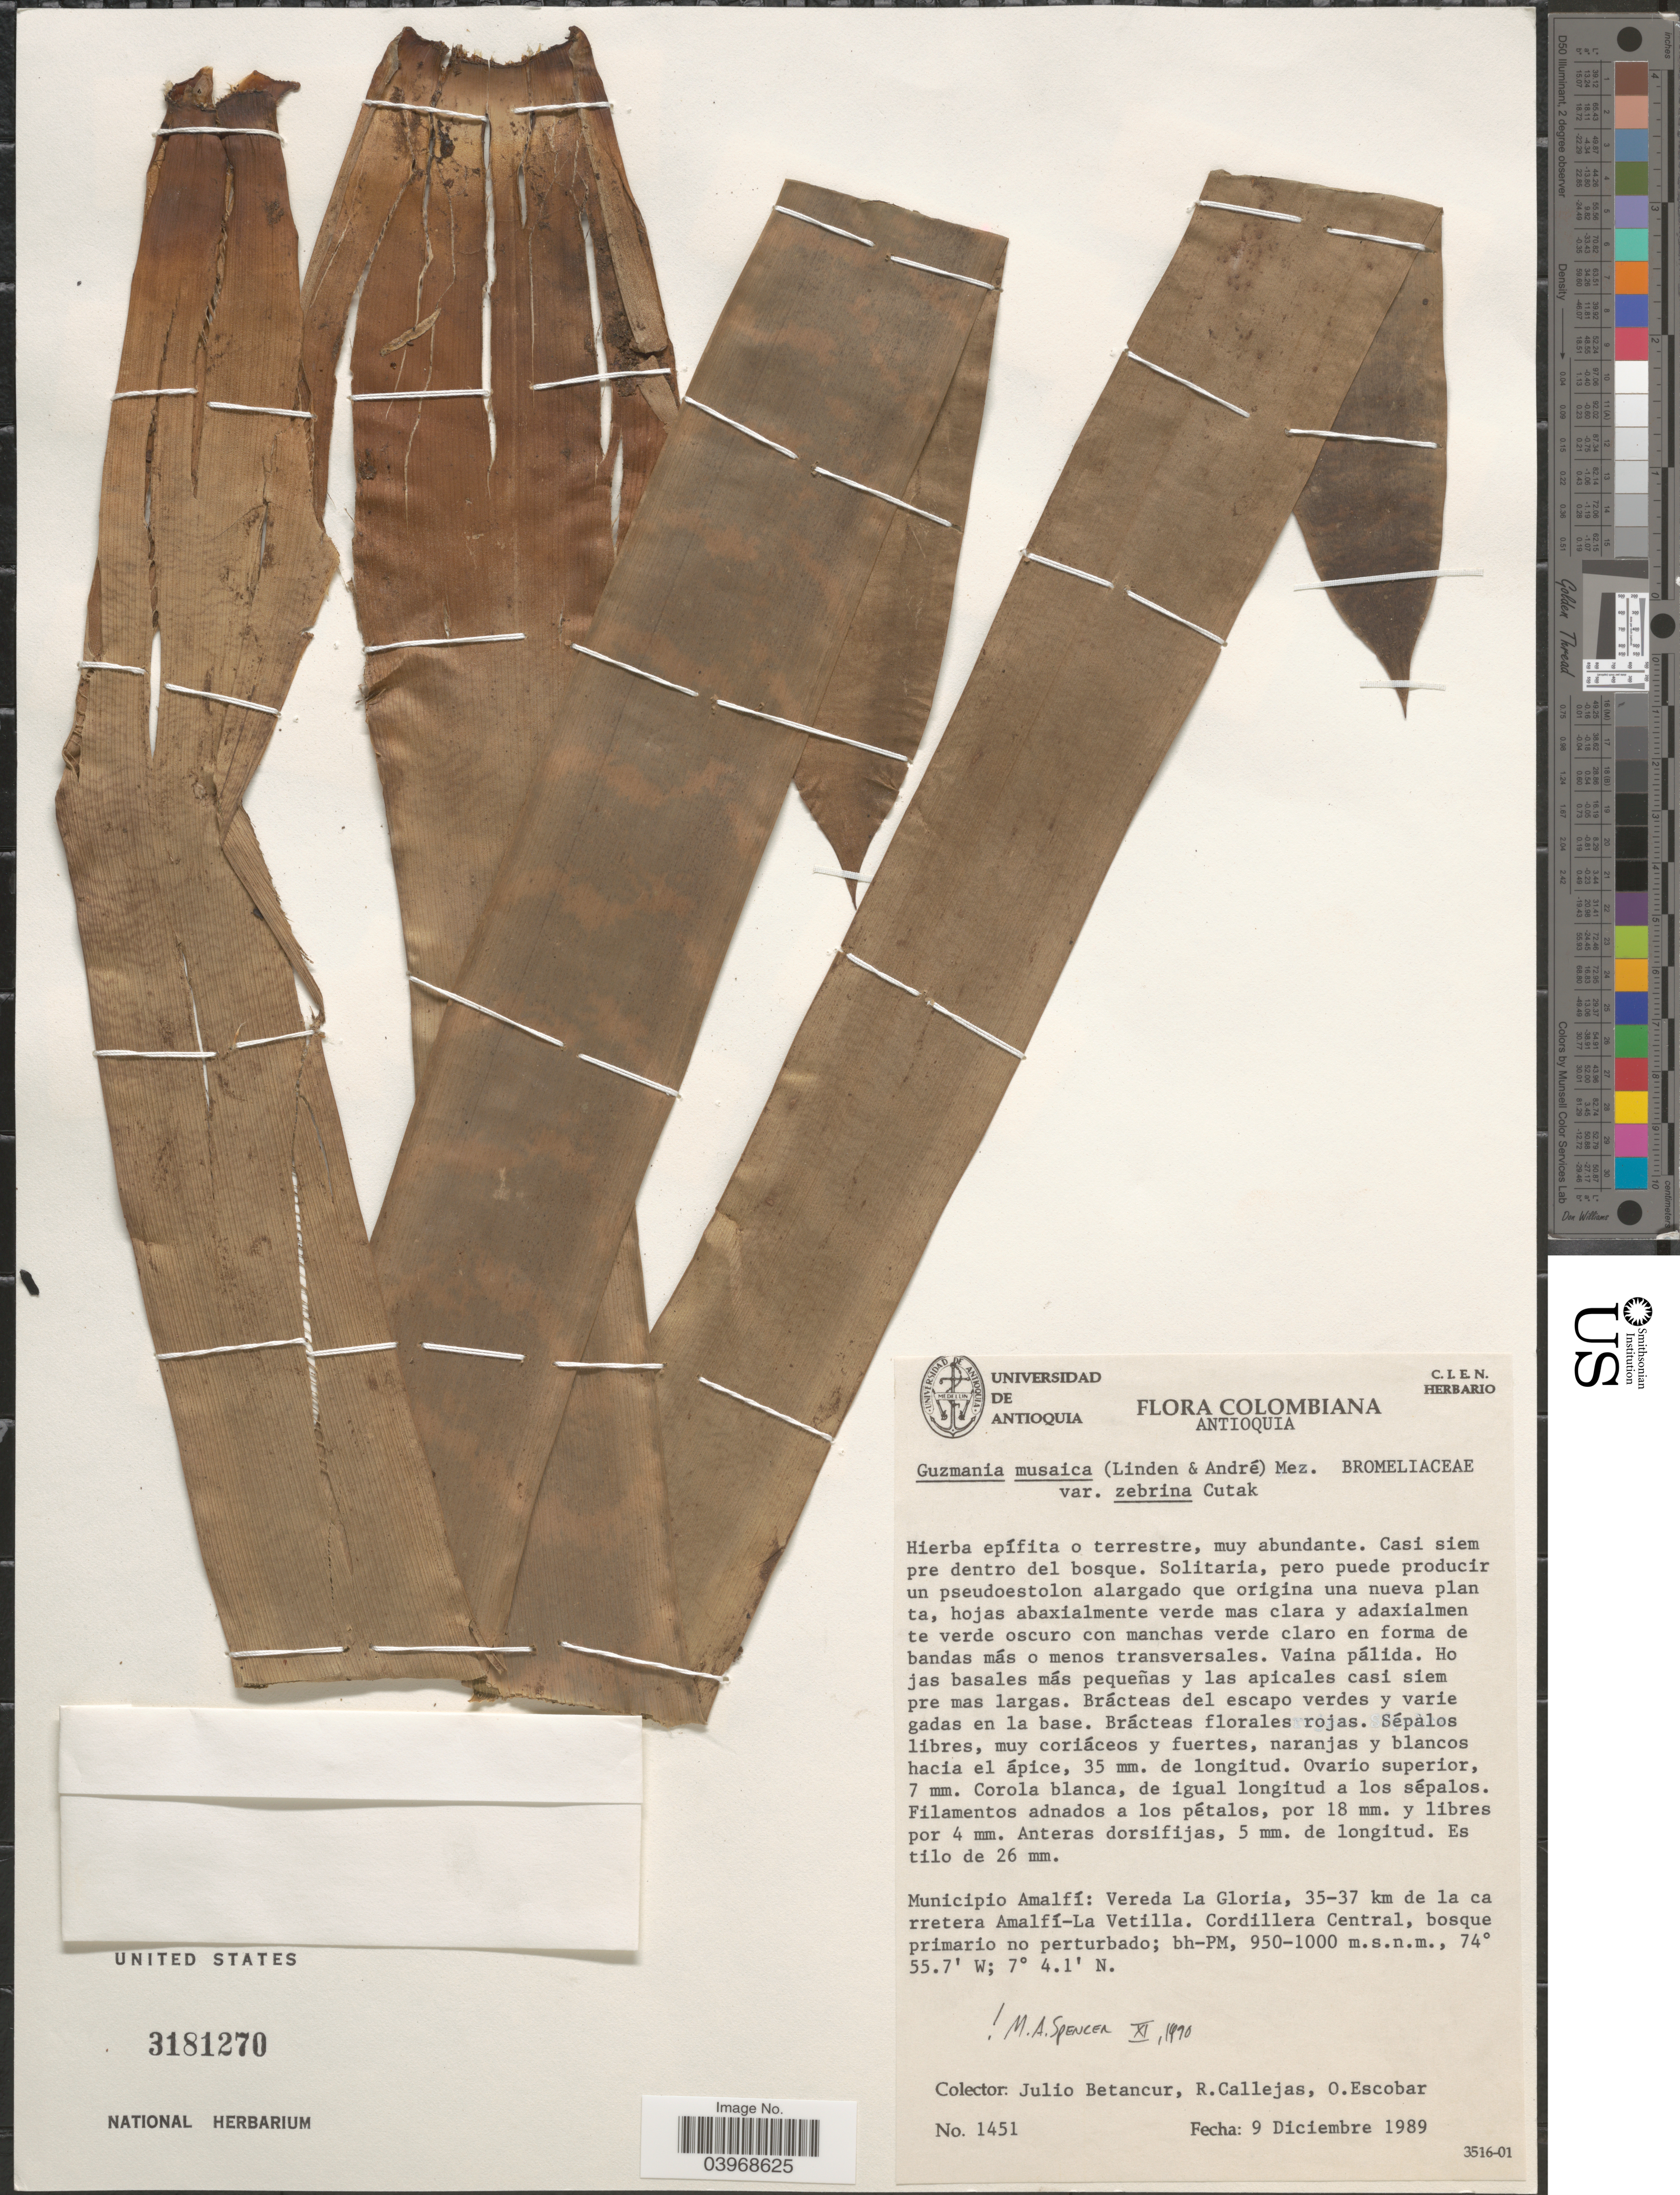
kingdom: Plantae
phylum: Tracheophyta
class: Liliopsida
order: Poales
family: Bromeliaceae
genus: Guzmania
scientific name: Guzmania musaica var. zebrina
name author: Cutak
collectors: J. Betancur, R. Callejas & O. Escobar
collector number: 1451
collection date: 1989-12-09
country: Colombia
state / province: Antioquia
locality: Municipio Amalfí: Vereda La Gloria, 35-37 km de la carretera Amalfí-La Vetilla. Cordillera Central, bosque primario no perturbado.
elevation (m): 950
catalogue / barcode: US 3181270